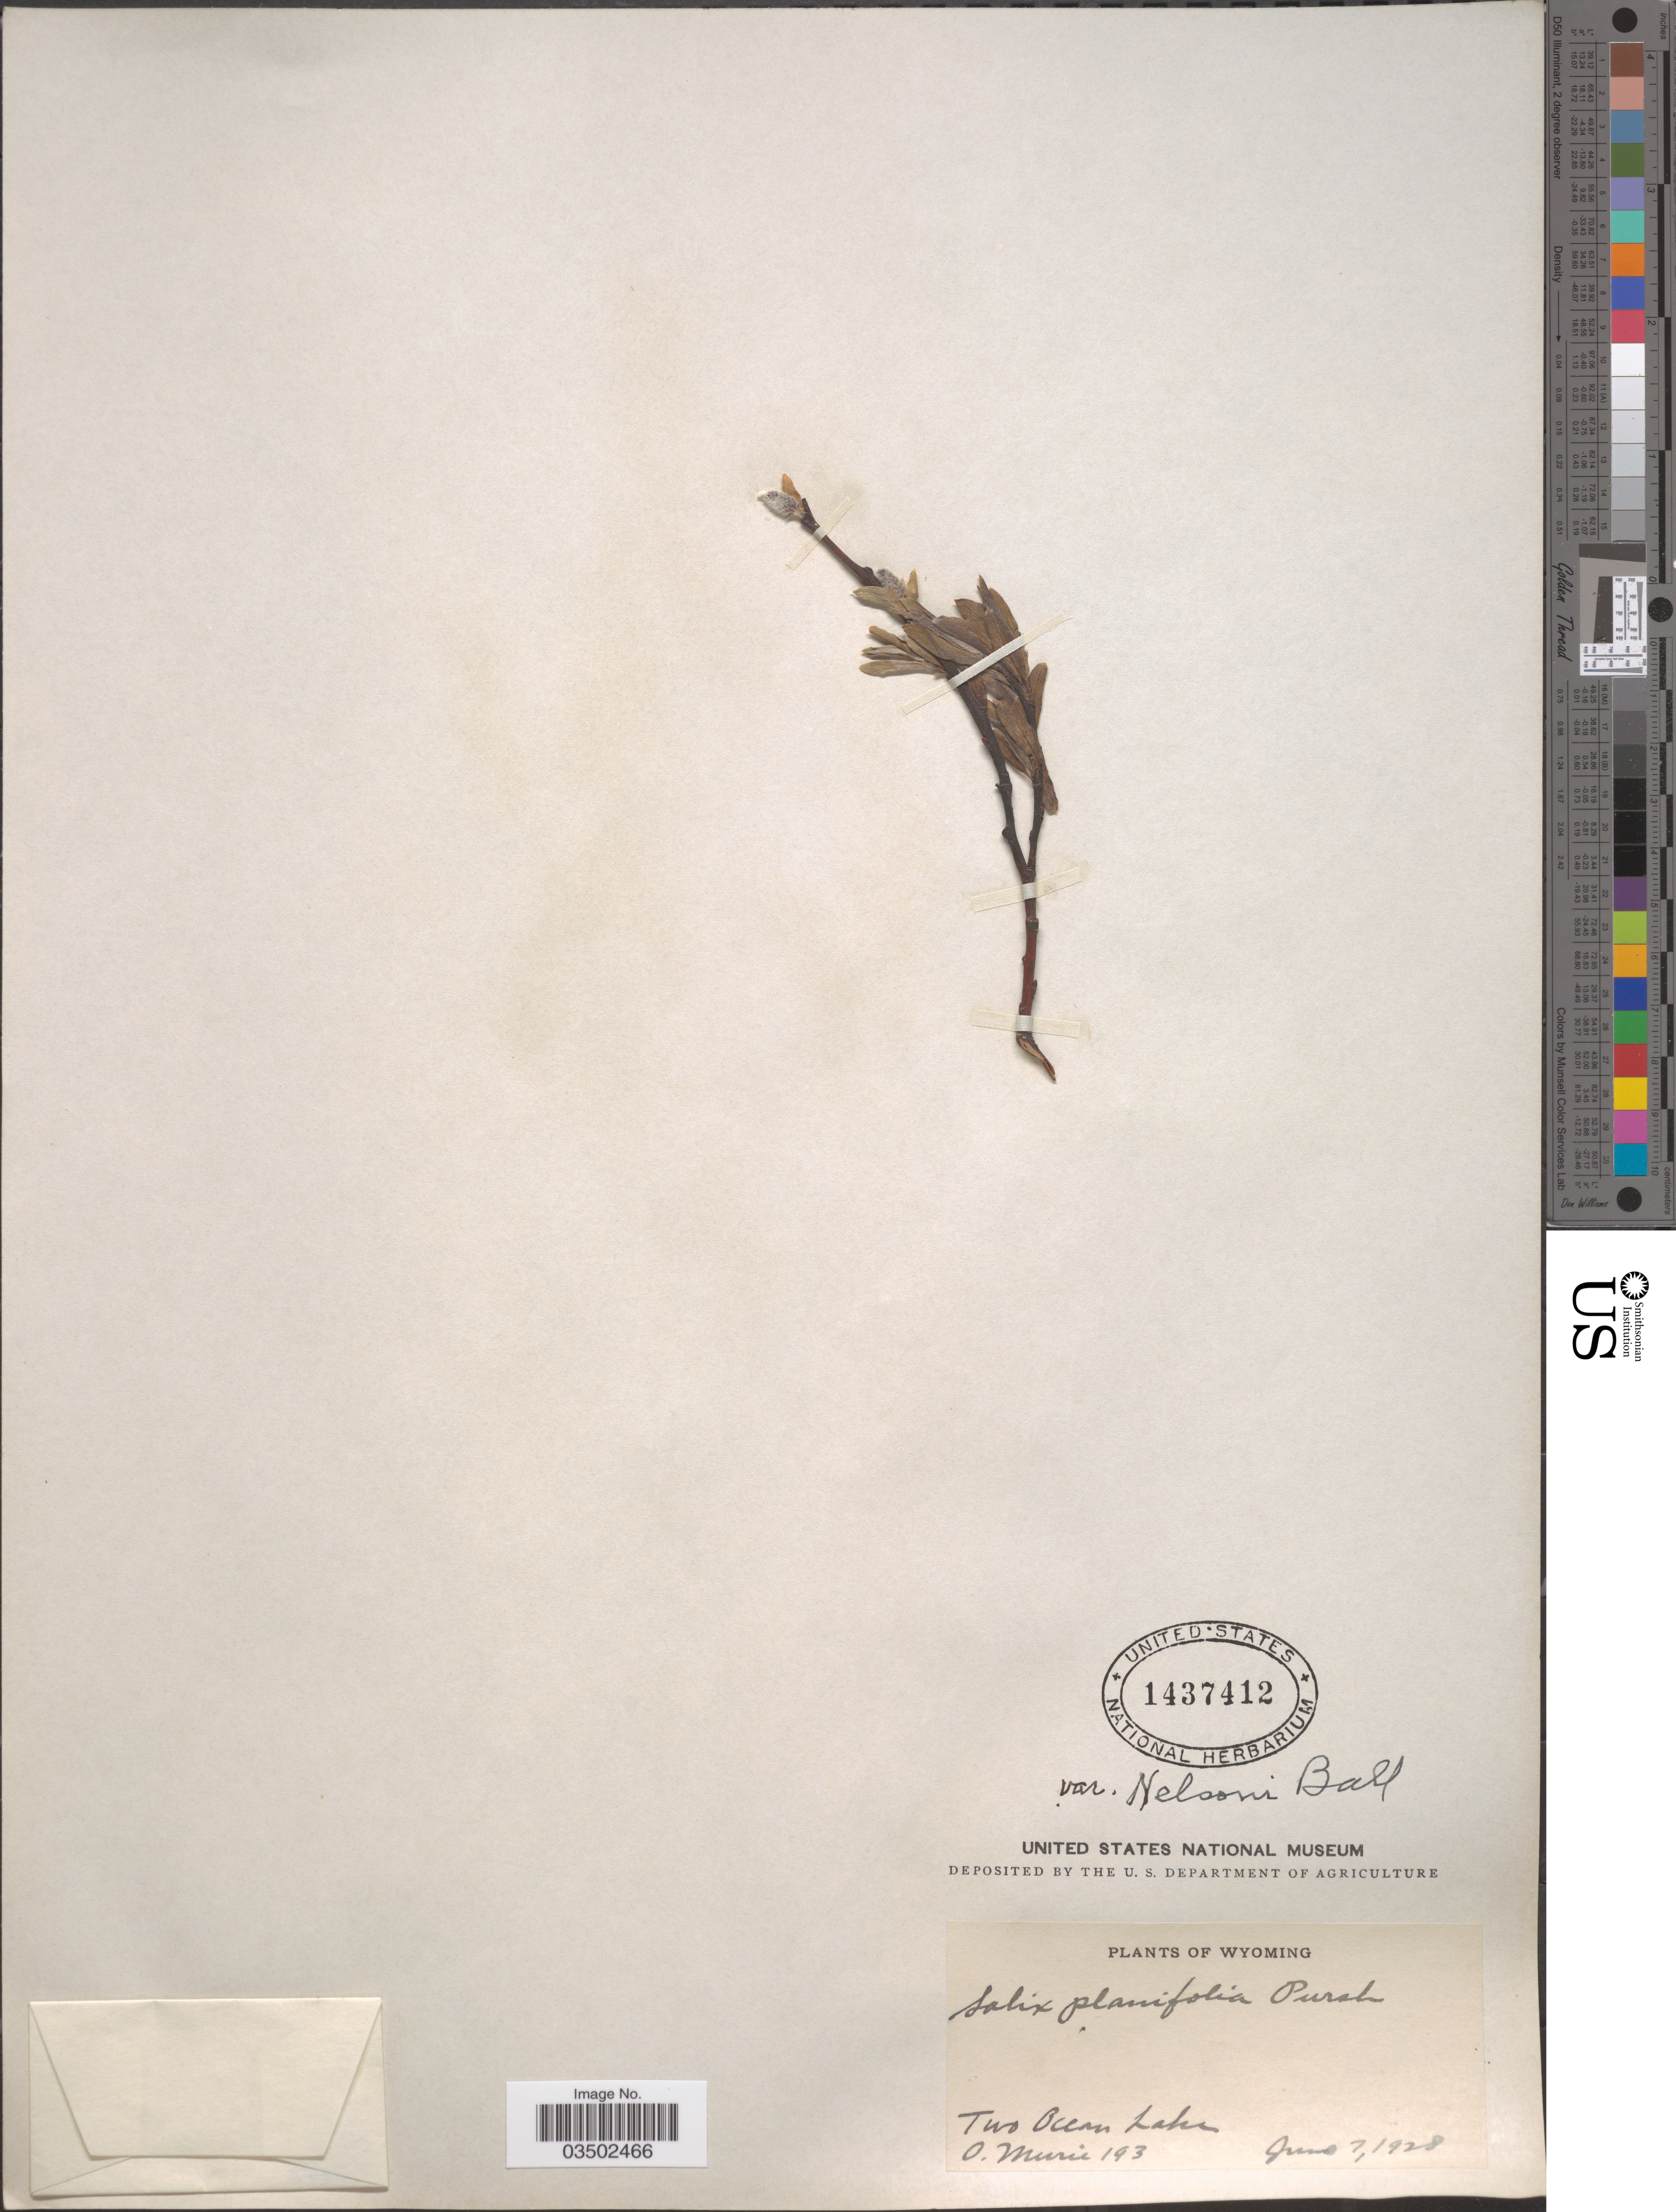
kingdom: Plantae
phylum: Tracheophyta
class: Magnoliopsida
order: Malpighiales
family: Salicaceae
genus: Salix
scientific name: Salix planifolia var. nelsonii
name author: (C.R. Ball) C.R. Ball ex E.C. Sm. bis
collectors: O. Murie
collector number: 193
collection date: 1928-06-07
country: United States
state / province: Wyoming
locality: Two Ocean Lake.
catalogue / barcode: US 1437412